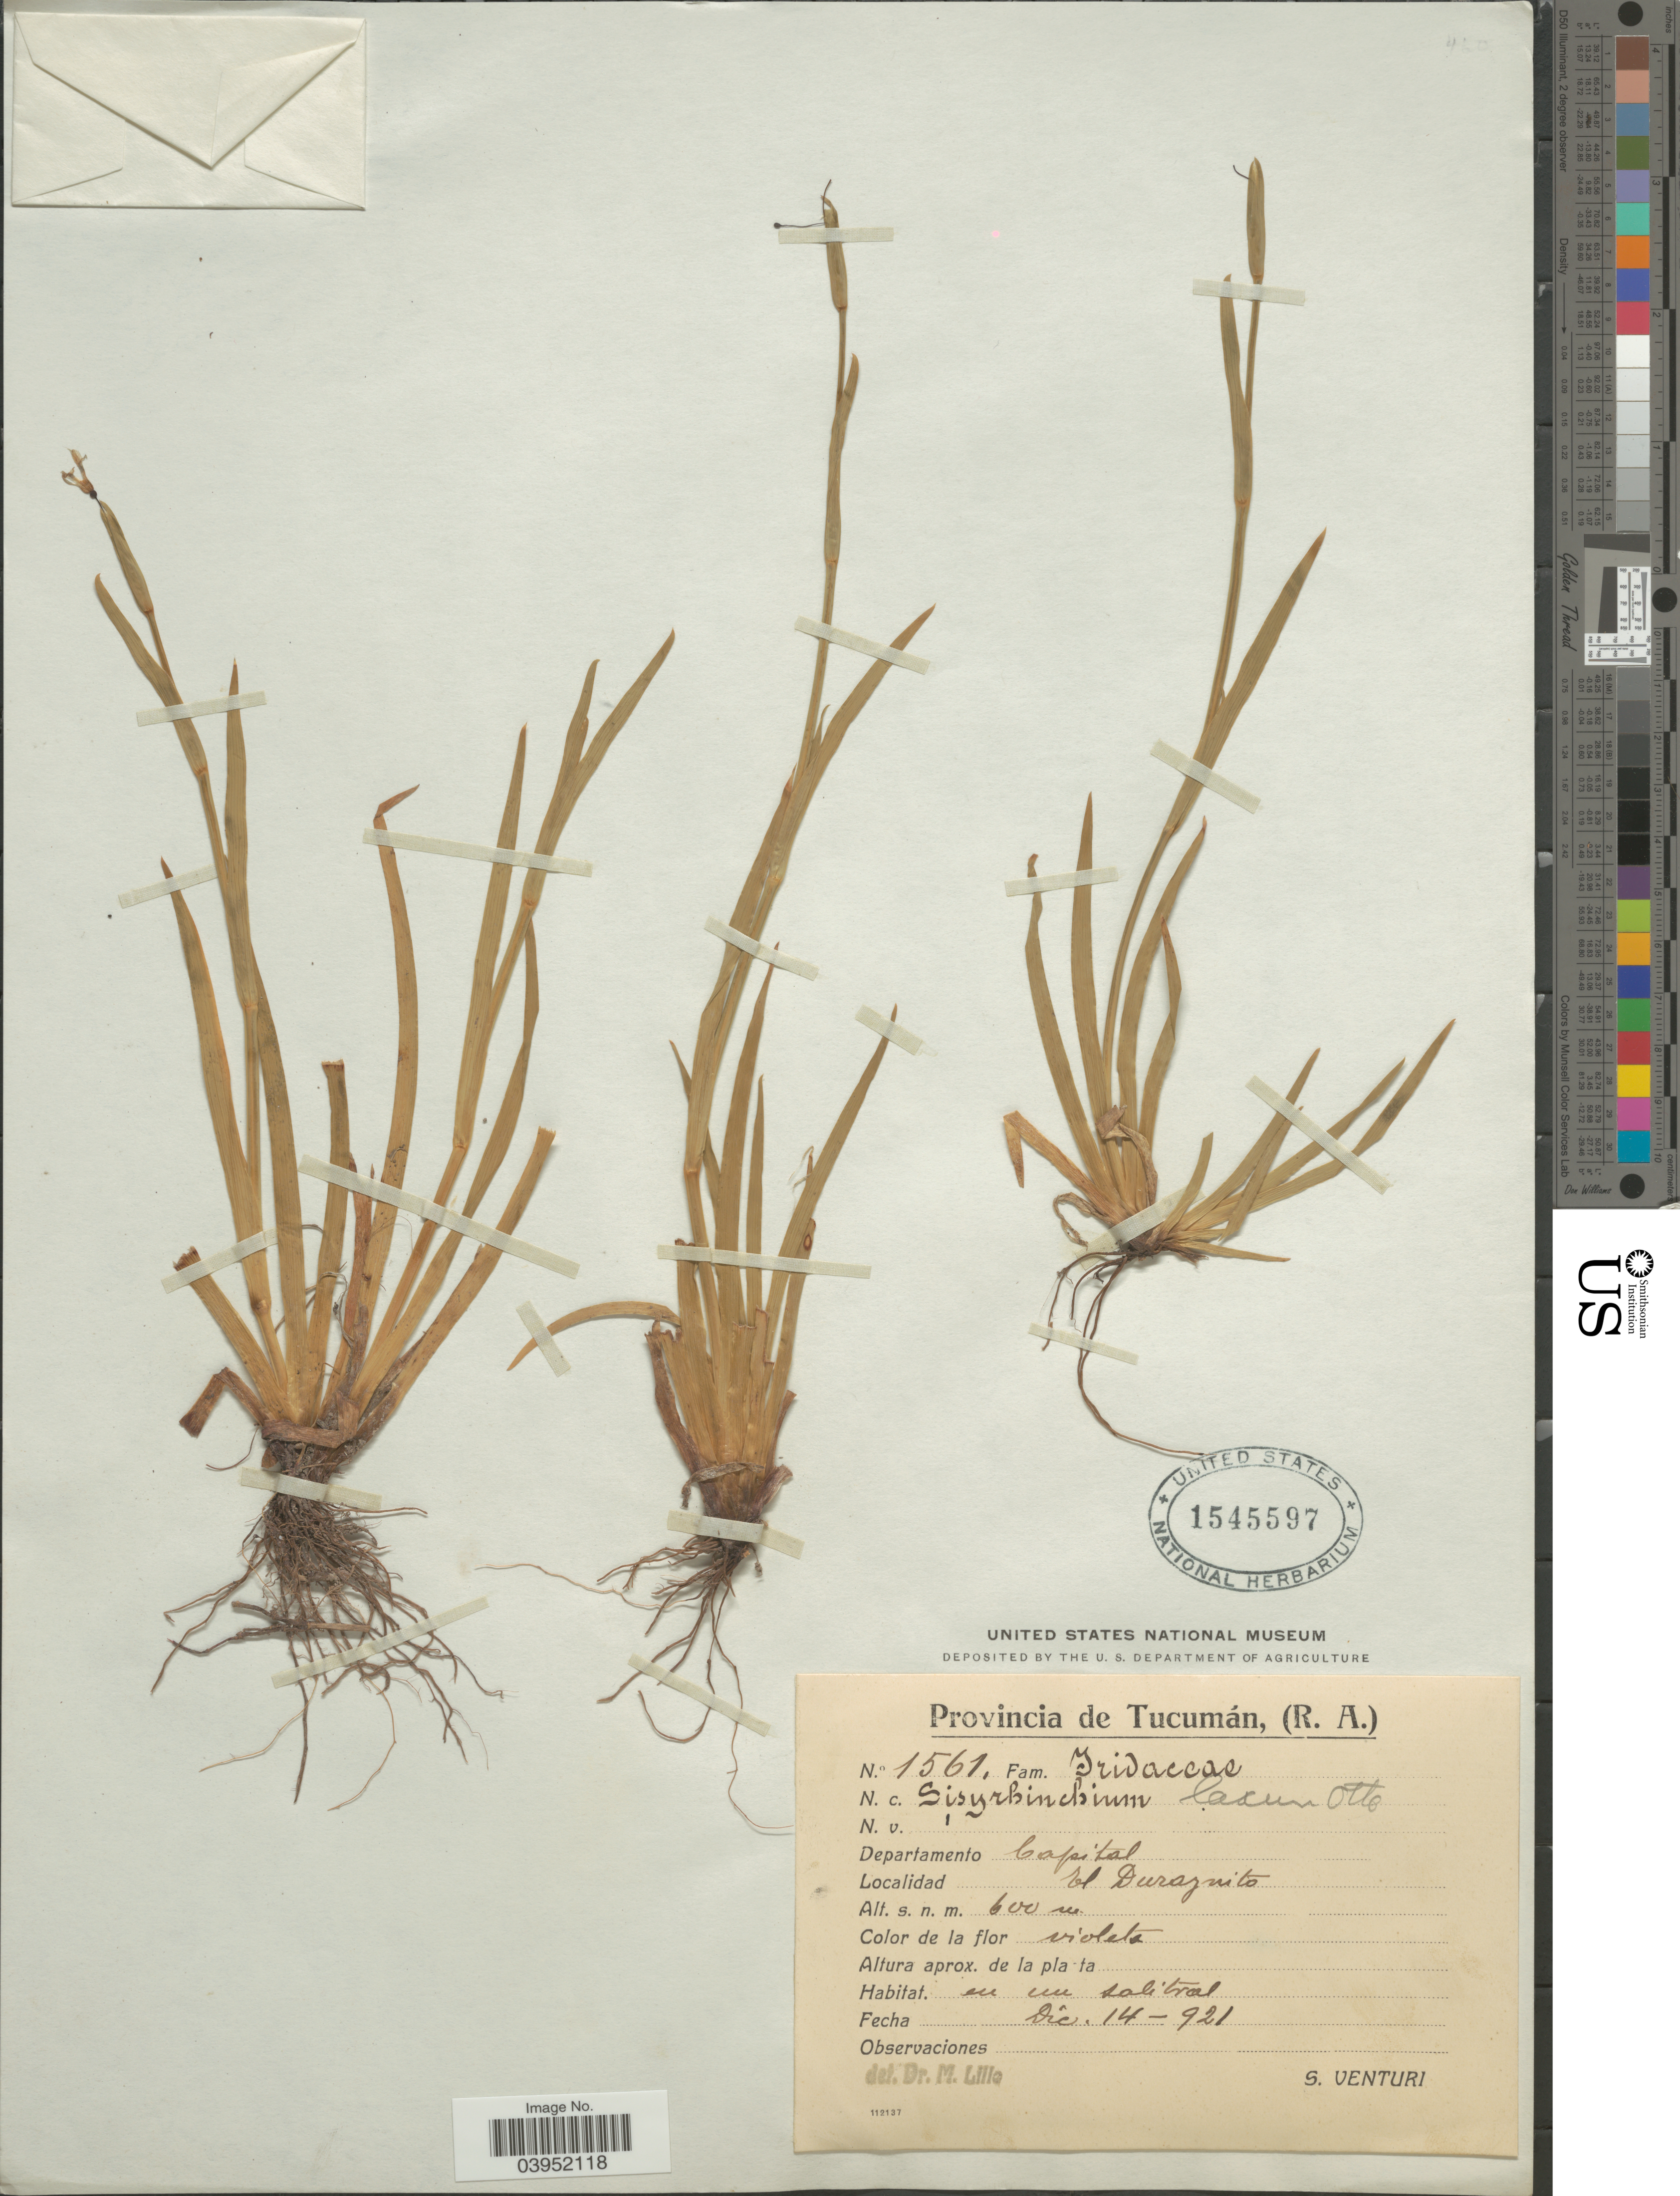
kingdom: Plantae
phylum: Tracheophyta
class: Liliopsida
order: Asparagales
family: Iridaceae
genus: Sisyrinchium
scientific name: Sisyrinchium laxum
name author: Otto ex Sims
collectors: S. Venturi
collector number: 1561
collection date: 1921-12-14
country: Argentina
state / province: Tucuman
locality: Departamento Capital. El Duraznito.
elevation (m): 600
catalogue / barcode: US 1545597